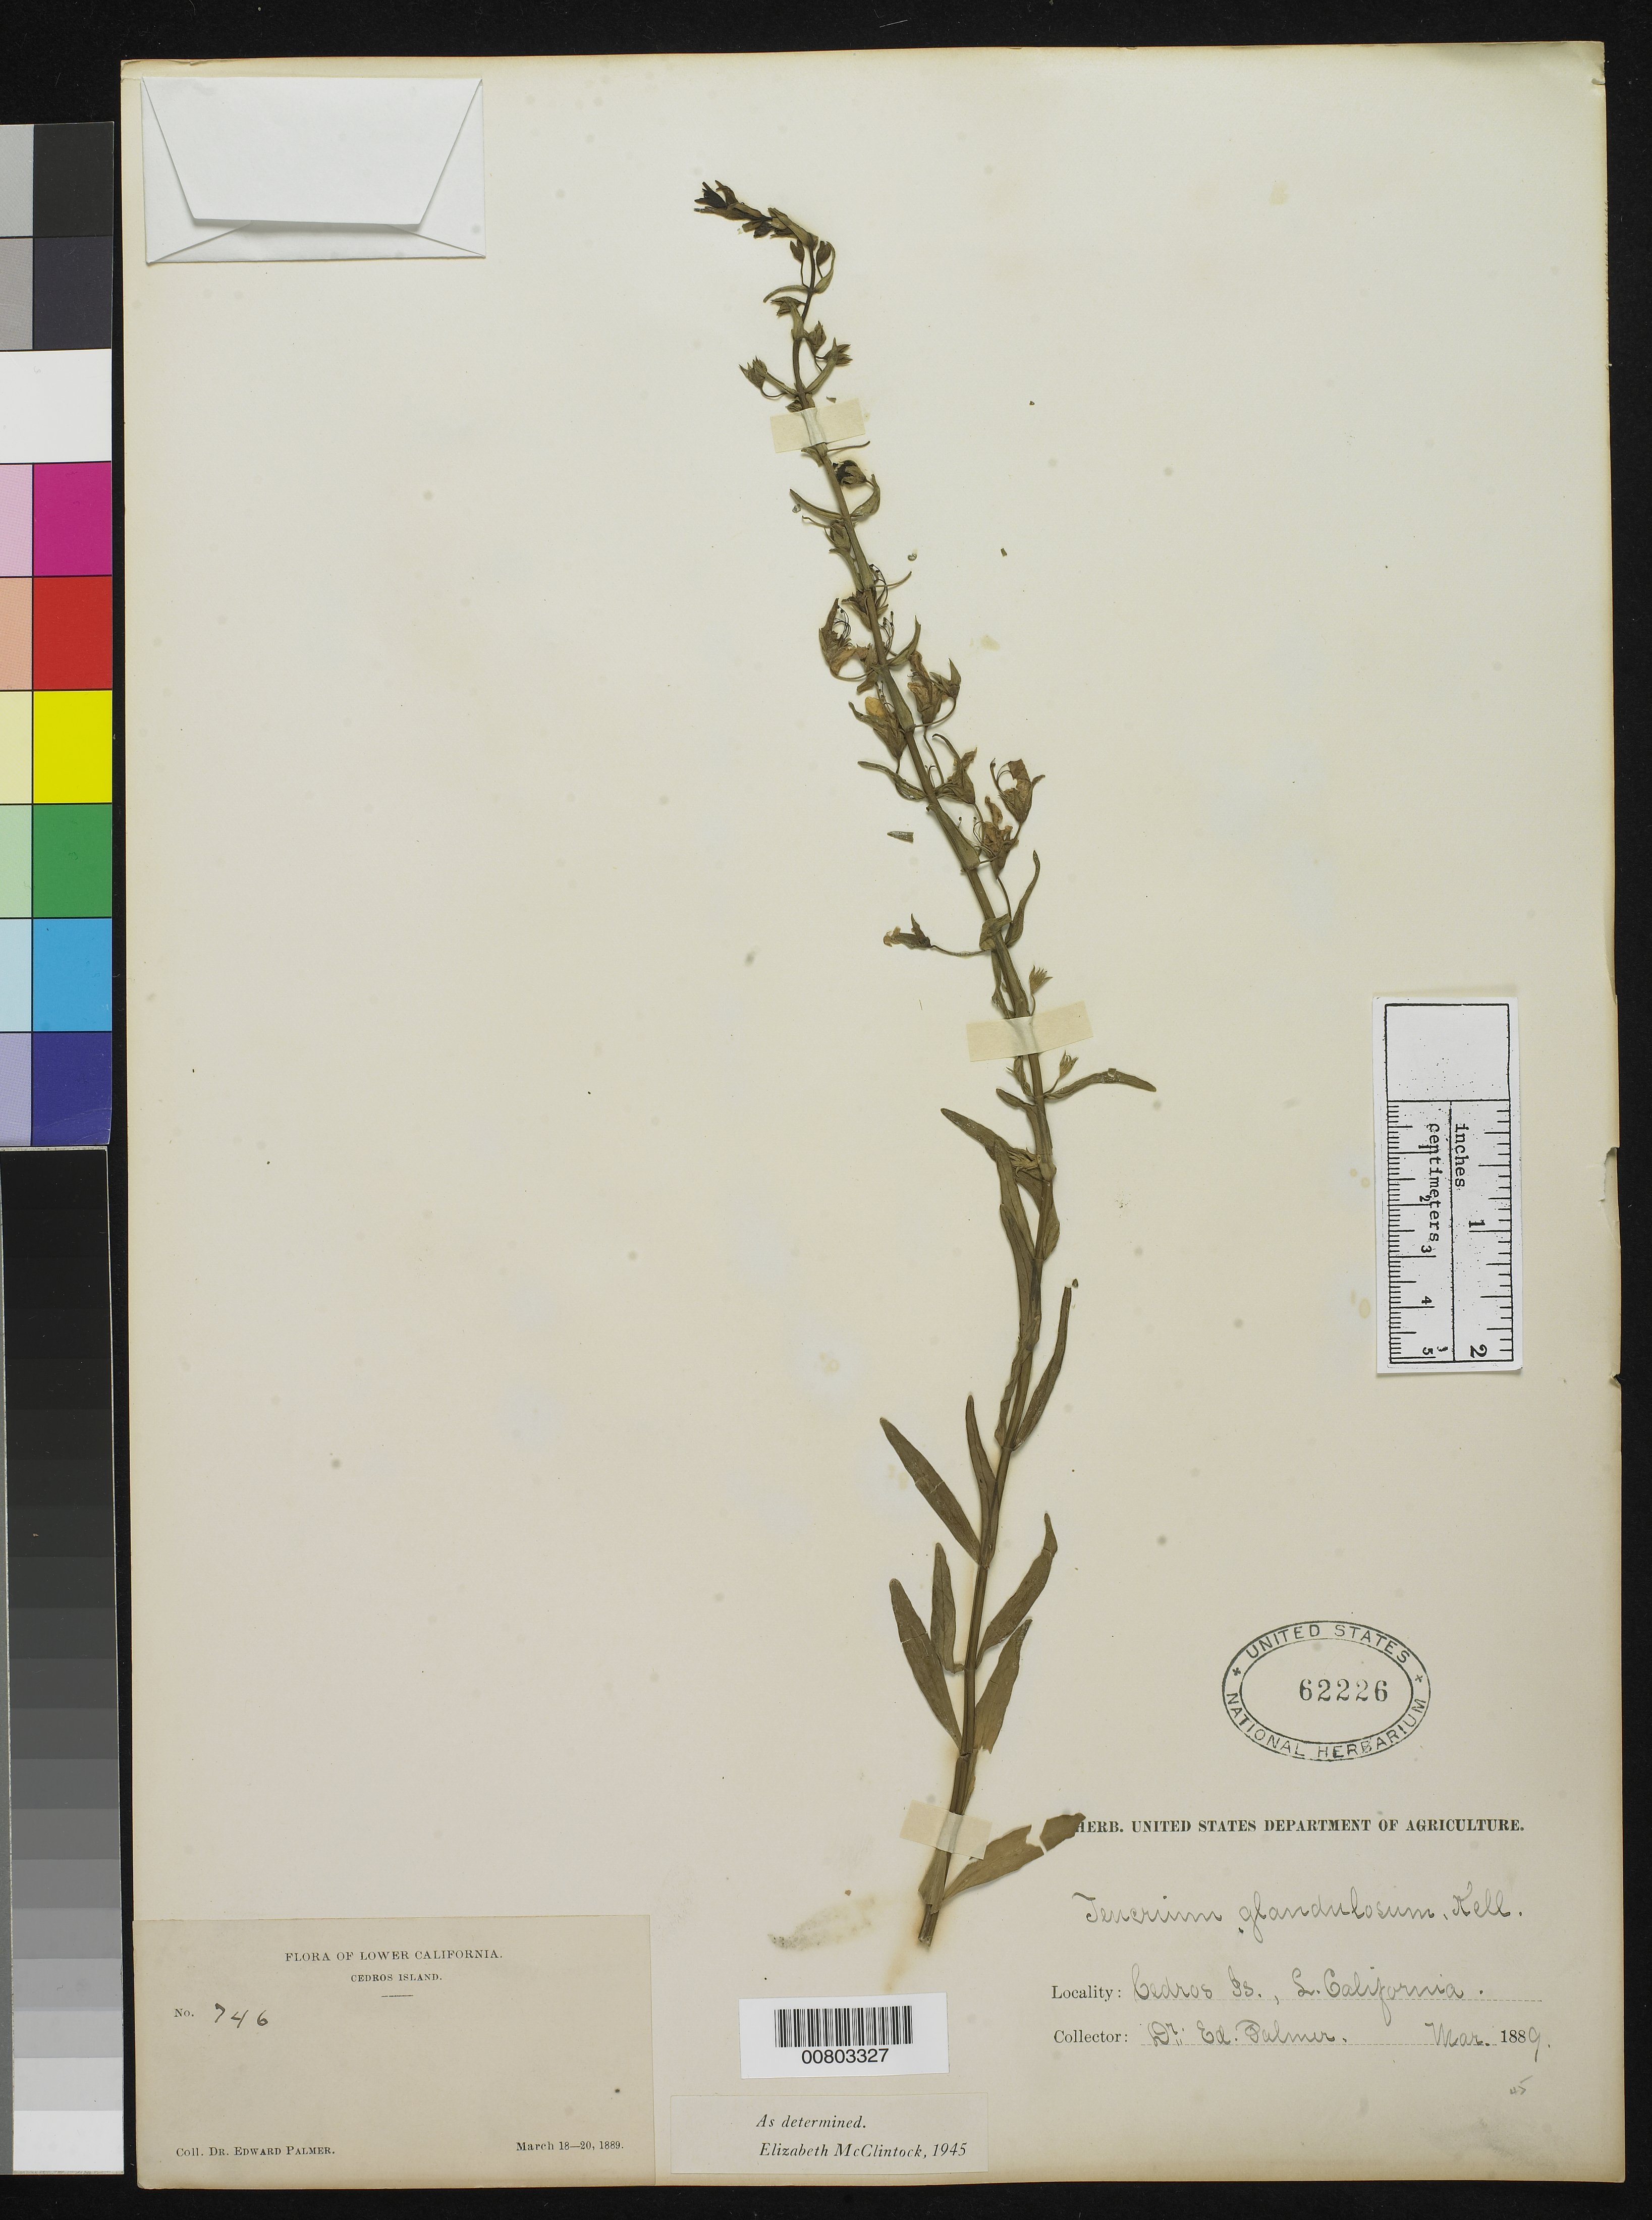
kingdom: Plantae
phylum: Tracheophyta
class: Magnoliopsida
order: Lamiales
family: Lamiaceae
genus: Teucrium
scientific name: Teucrium glandulosum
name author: Kellogg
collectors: E. Palmer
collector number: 746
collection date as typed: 18 Mar 1889 to 20 Mar 1889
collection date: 1889-03-18/1889-03-20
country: Mexico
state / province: Baja California Norte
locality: Cedros Is., Lower California.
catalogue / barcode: US 62226